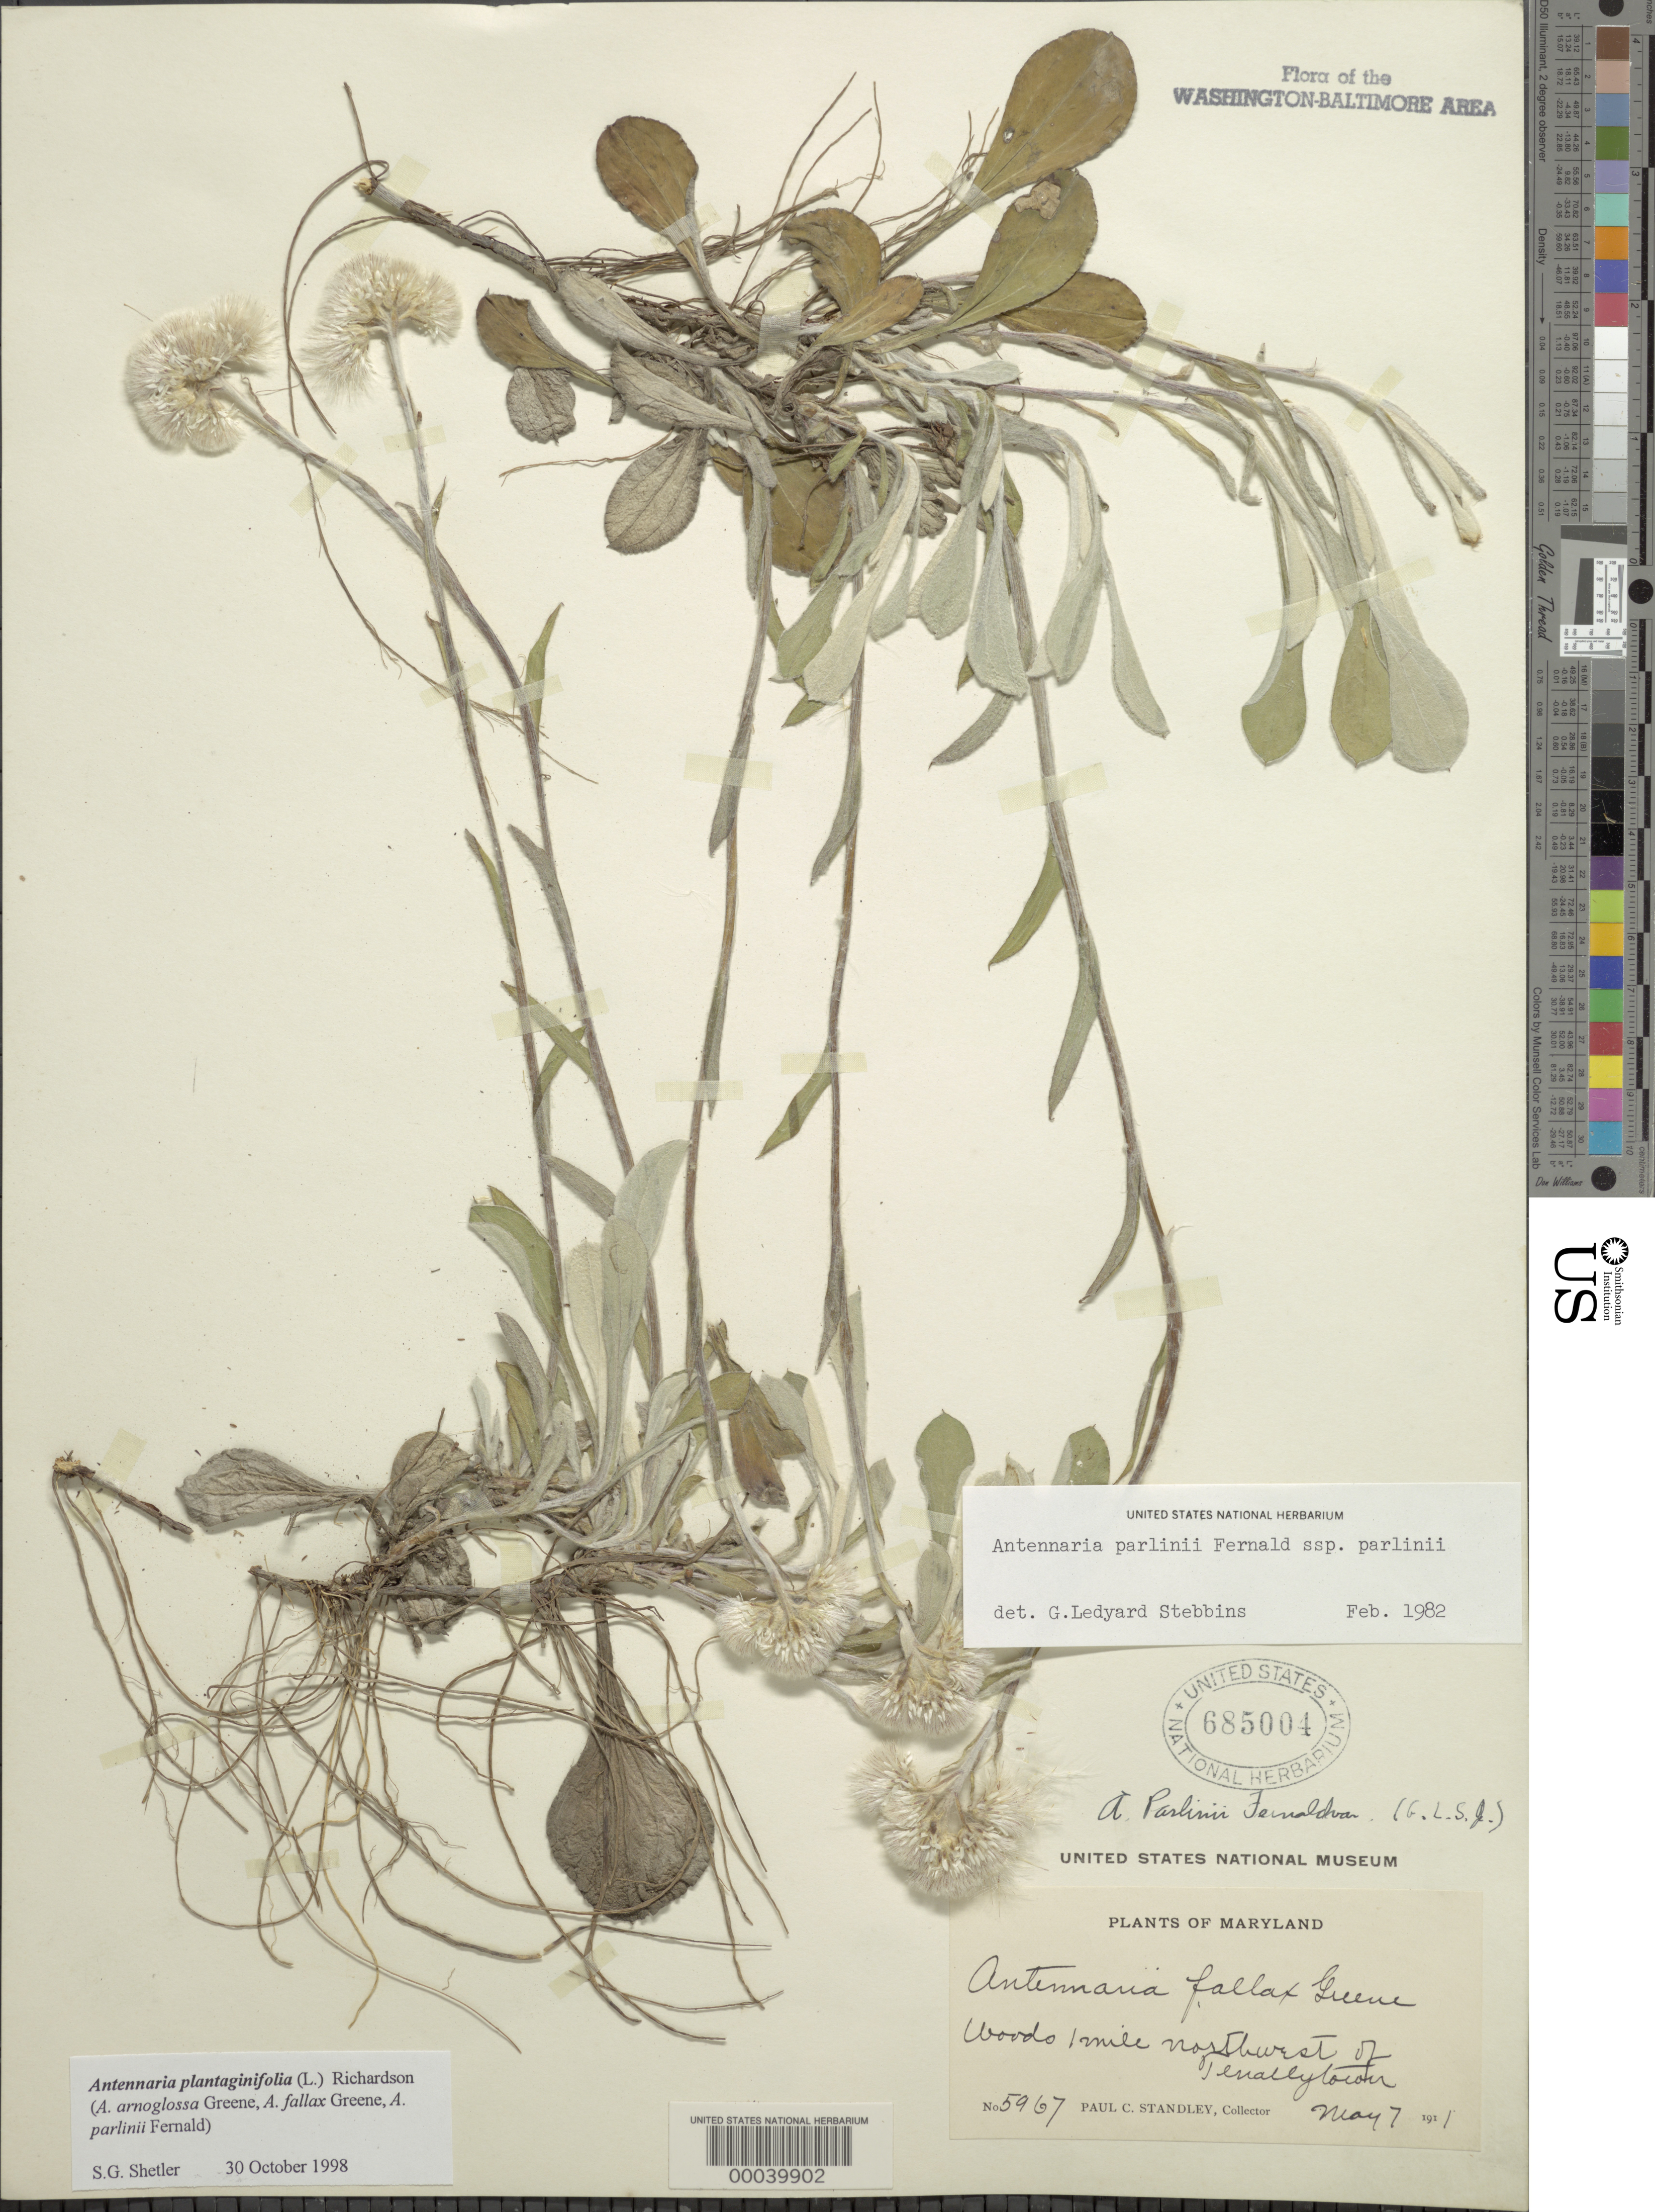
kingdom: Plantae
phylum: Tracheophyta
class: Magnoliopsida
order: Asterales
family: Asteraceae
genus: Antennaria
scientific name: Antennaria plantaginifolia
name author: (L.) Richardson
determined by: Stebbins, G. L.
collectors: P. C. Standley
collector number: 5967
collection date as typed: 07 May 1911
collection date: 1911-05-07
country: United States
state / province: Maryland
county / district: Montgomery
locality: NW of Tenelytown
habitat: Woods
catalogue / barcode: US 685004